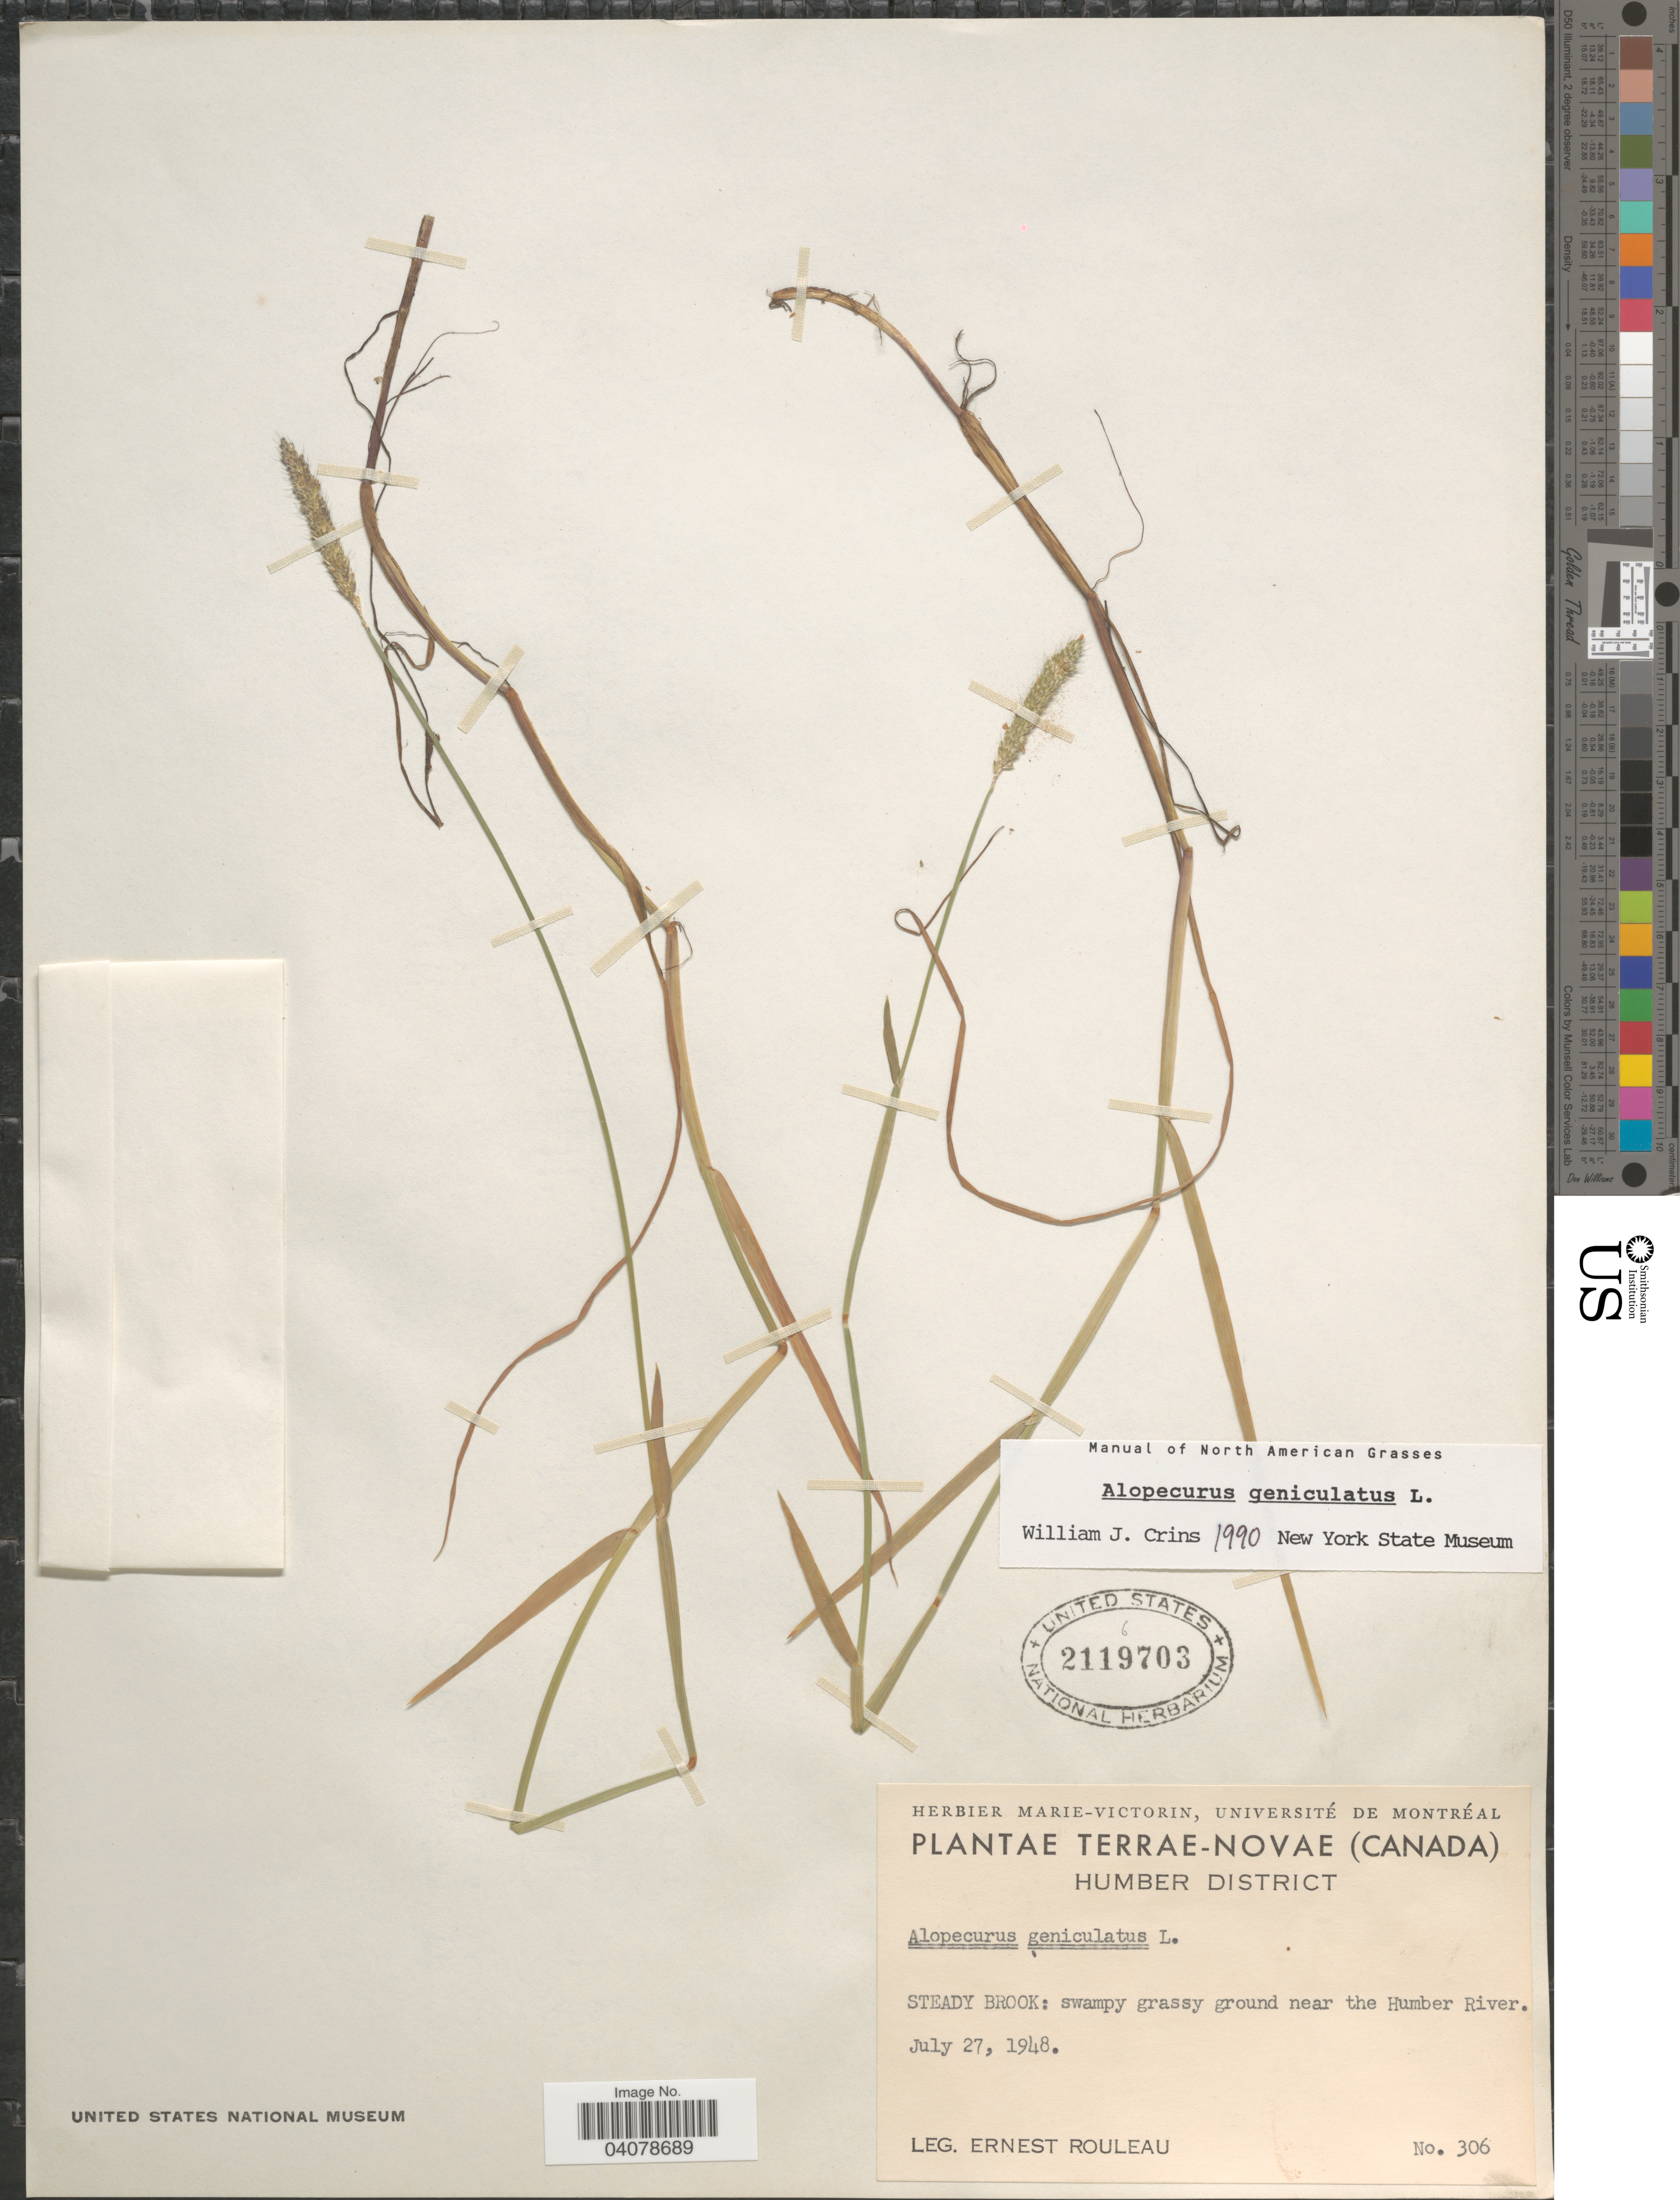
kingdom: Plantae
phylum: Tracheophyta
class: Liliopsida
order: Poales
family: Poaceae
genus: Alopecurus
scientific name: Alopecurus geniculatus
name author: L.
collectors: J. Rouleau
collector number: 306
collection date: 1948-07-27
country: Canada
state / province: Newfoundland and Labrador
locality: Terrae-Novae. Humber District. Steady Brook: swampy grassy ground near the Humber River.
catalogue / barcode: US 2119703